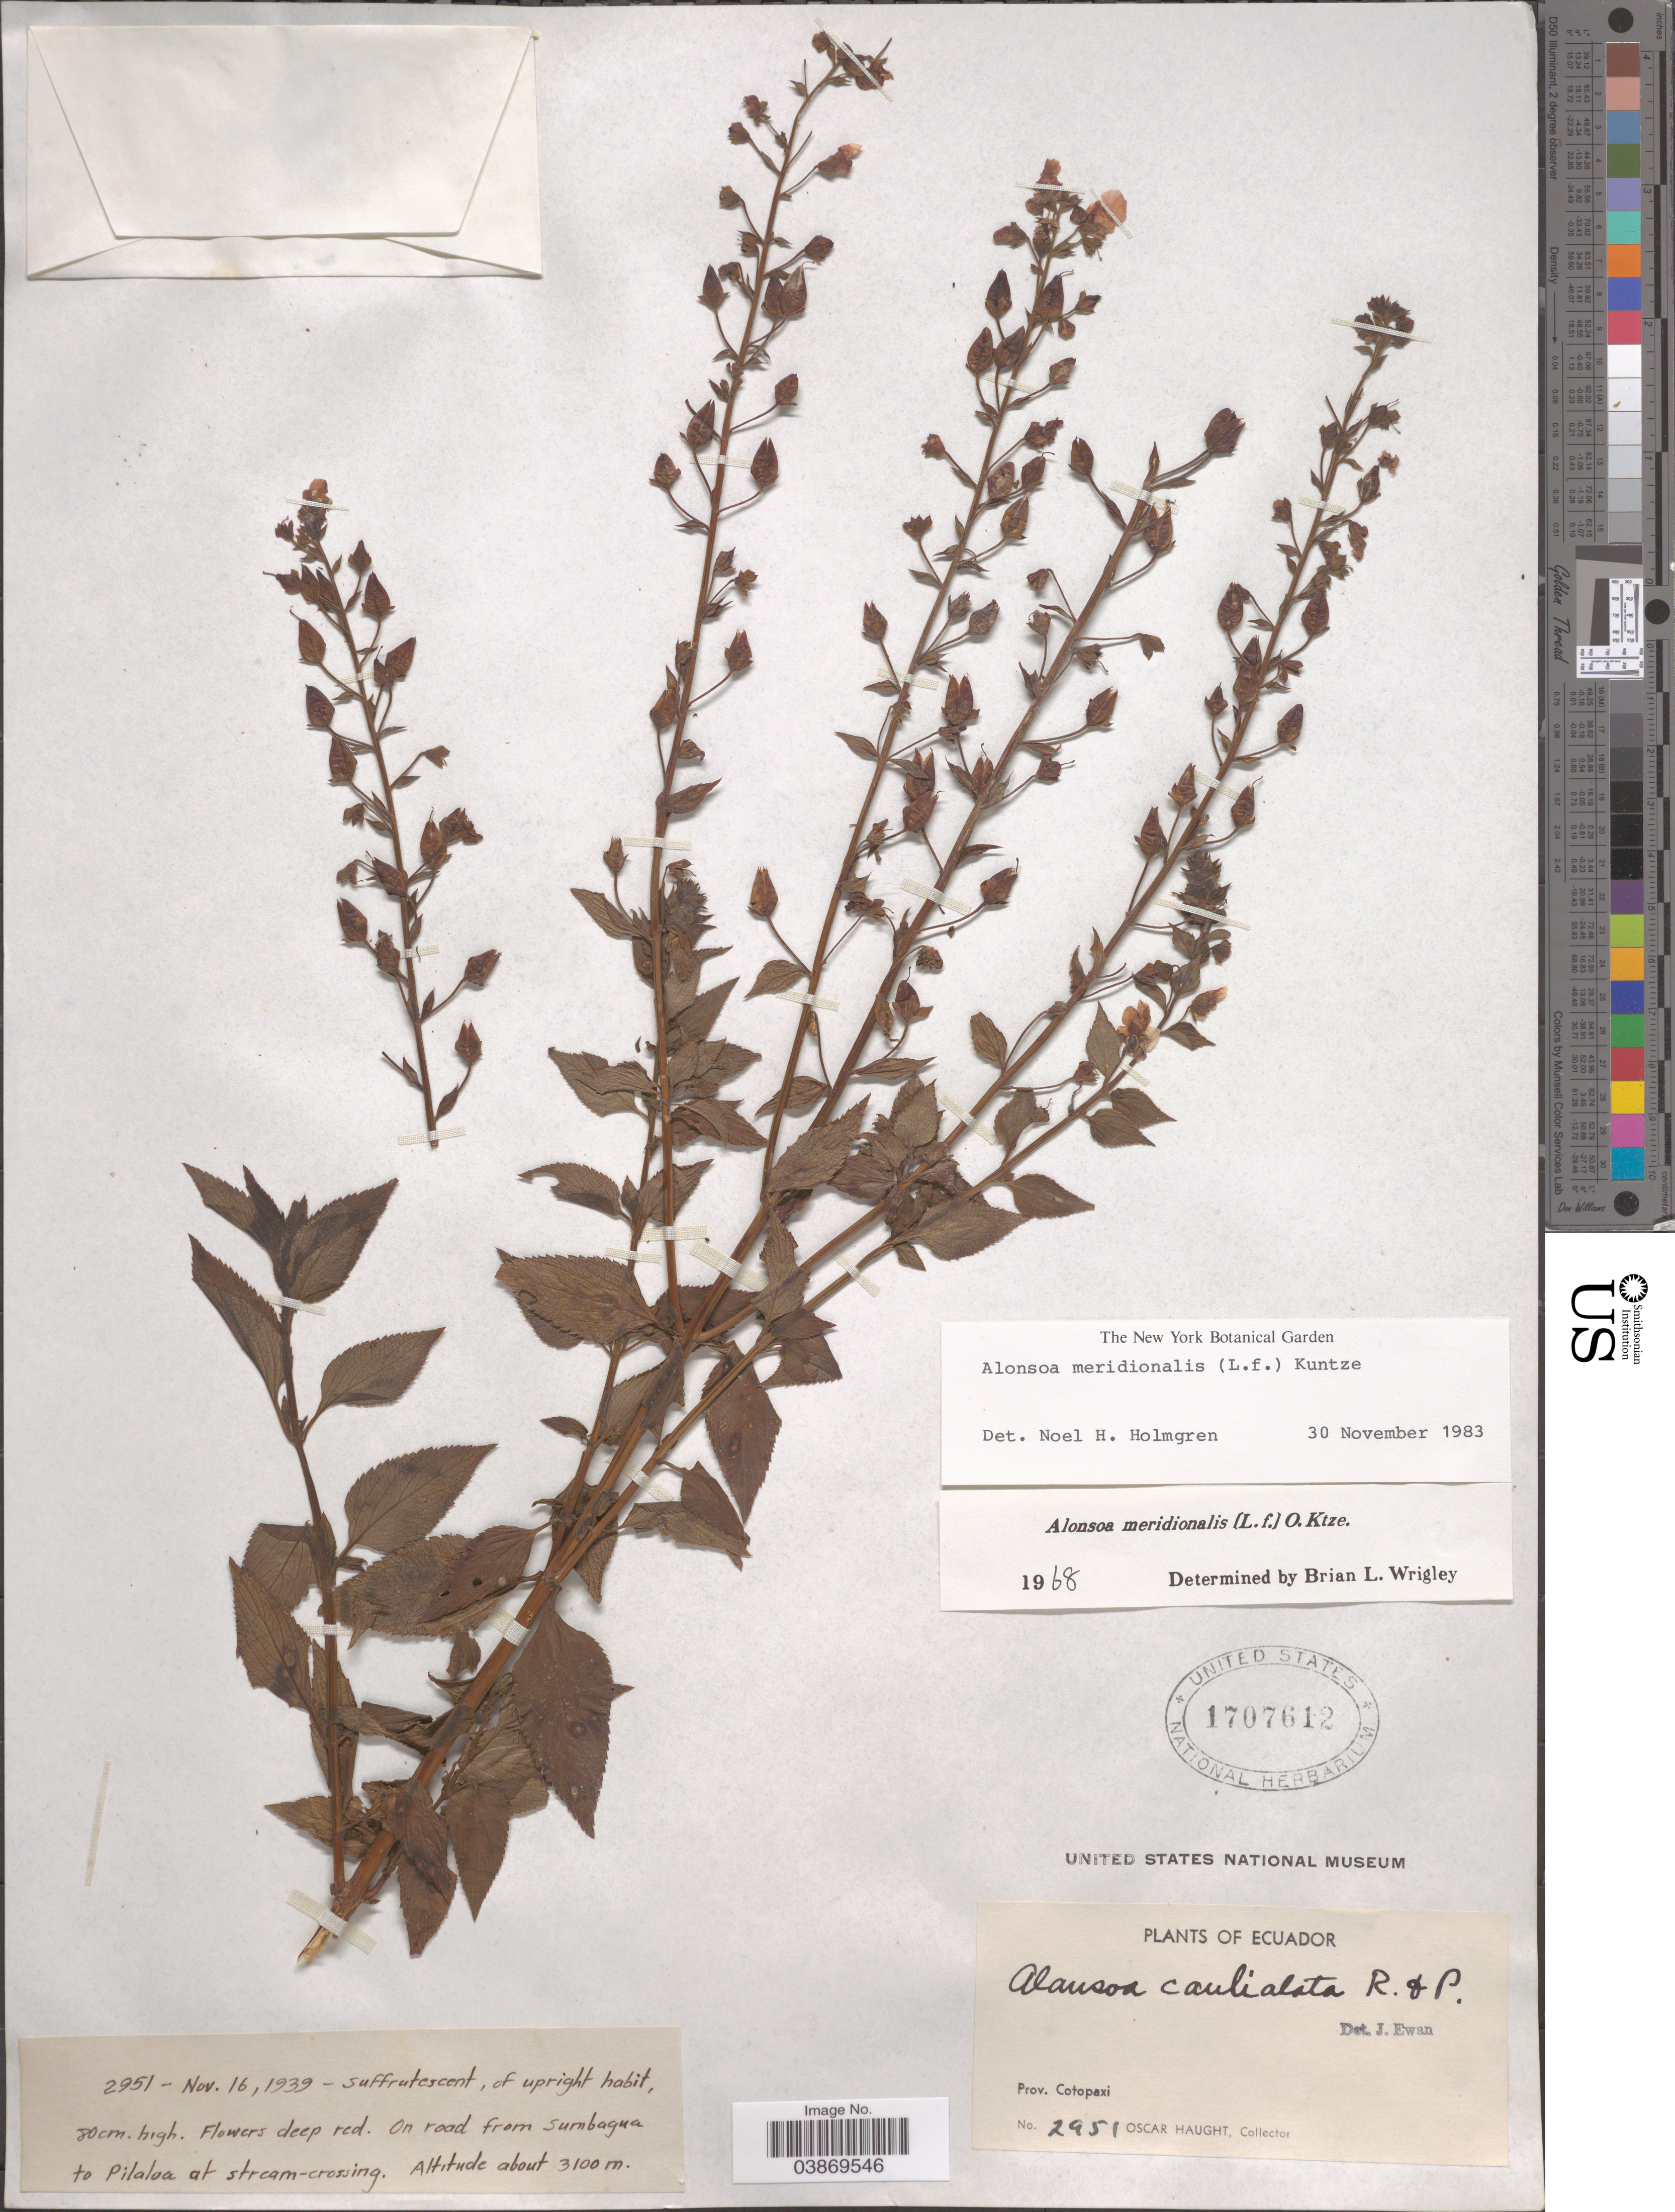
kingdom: Plantae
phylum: Tracheophyta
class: Magnoliopsida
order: Lamiales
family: Scrophulariaceae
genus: Alonsoa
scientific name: Alonsoa meridionalis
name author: (L. f.) Kuntze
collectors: O. L. Haught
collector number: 2951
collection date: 1939-11-16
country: Ecuador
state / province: Cotopaxi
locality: On road from Sumbagua to Pilaloa at stream-crossing.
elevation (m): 3100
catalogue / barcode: US 1707612